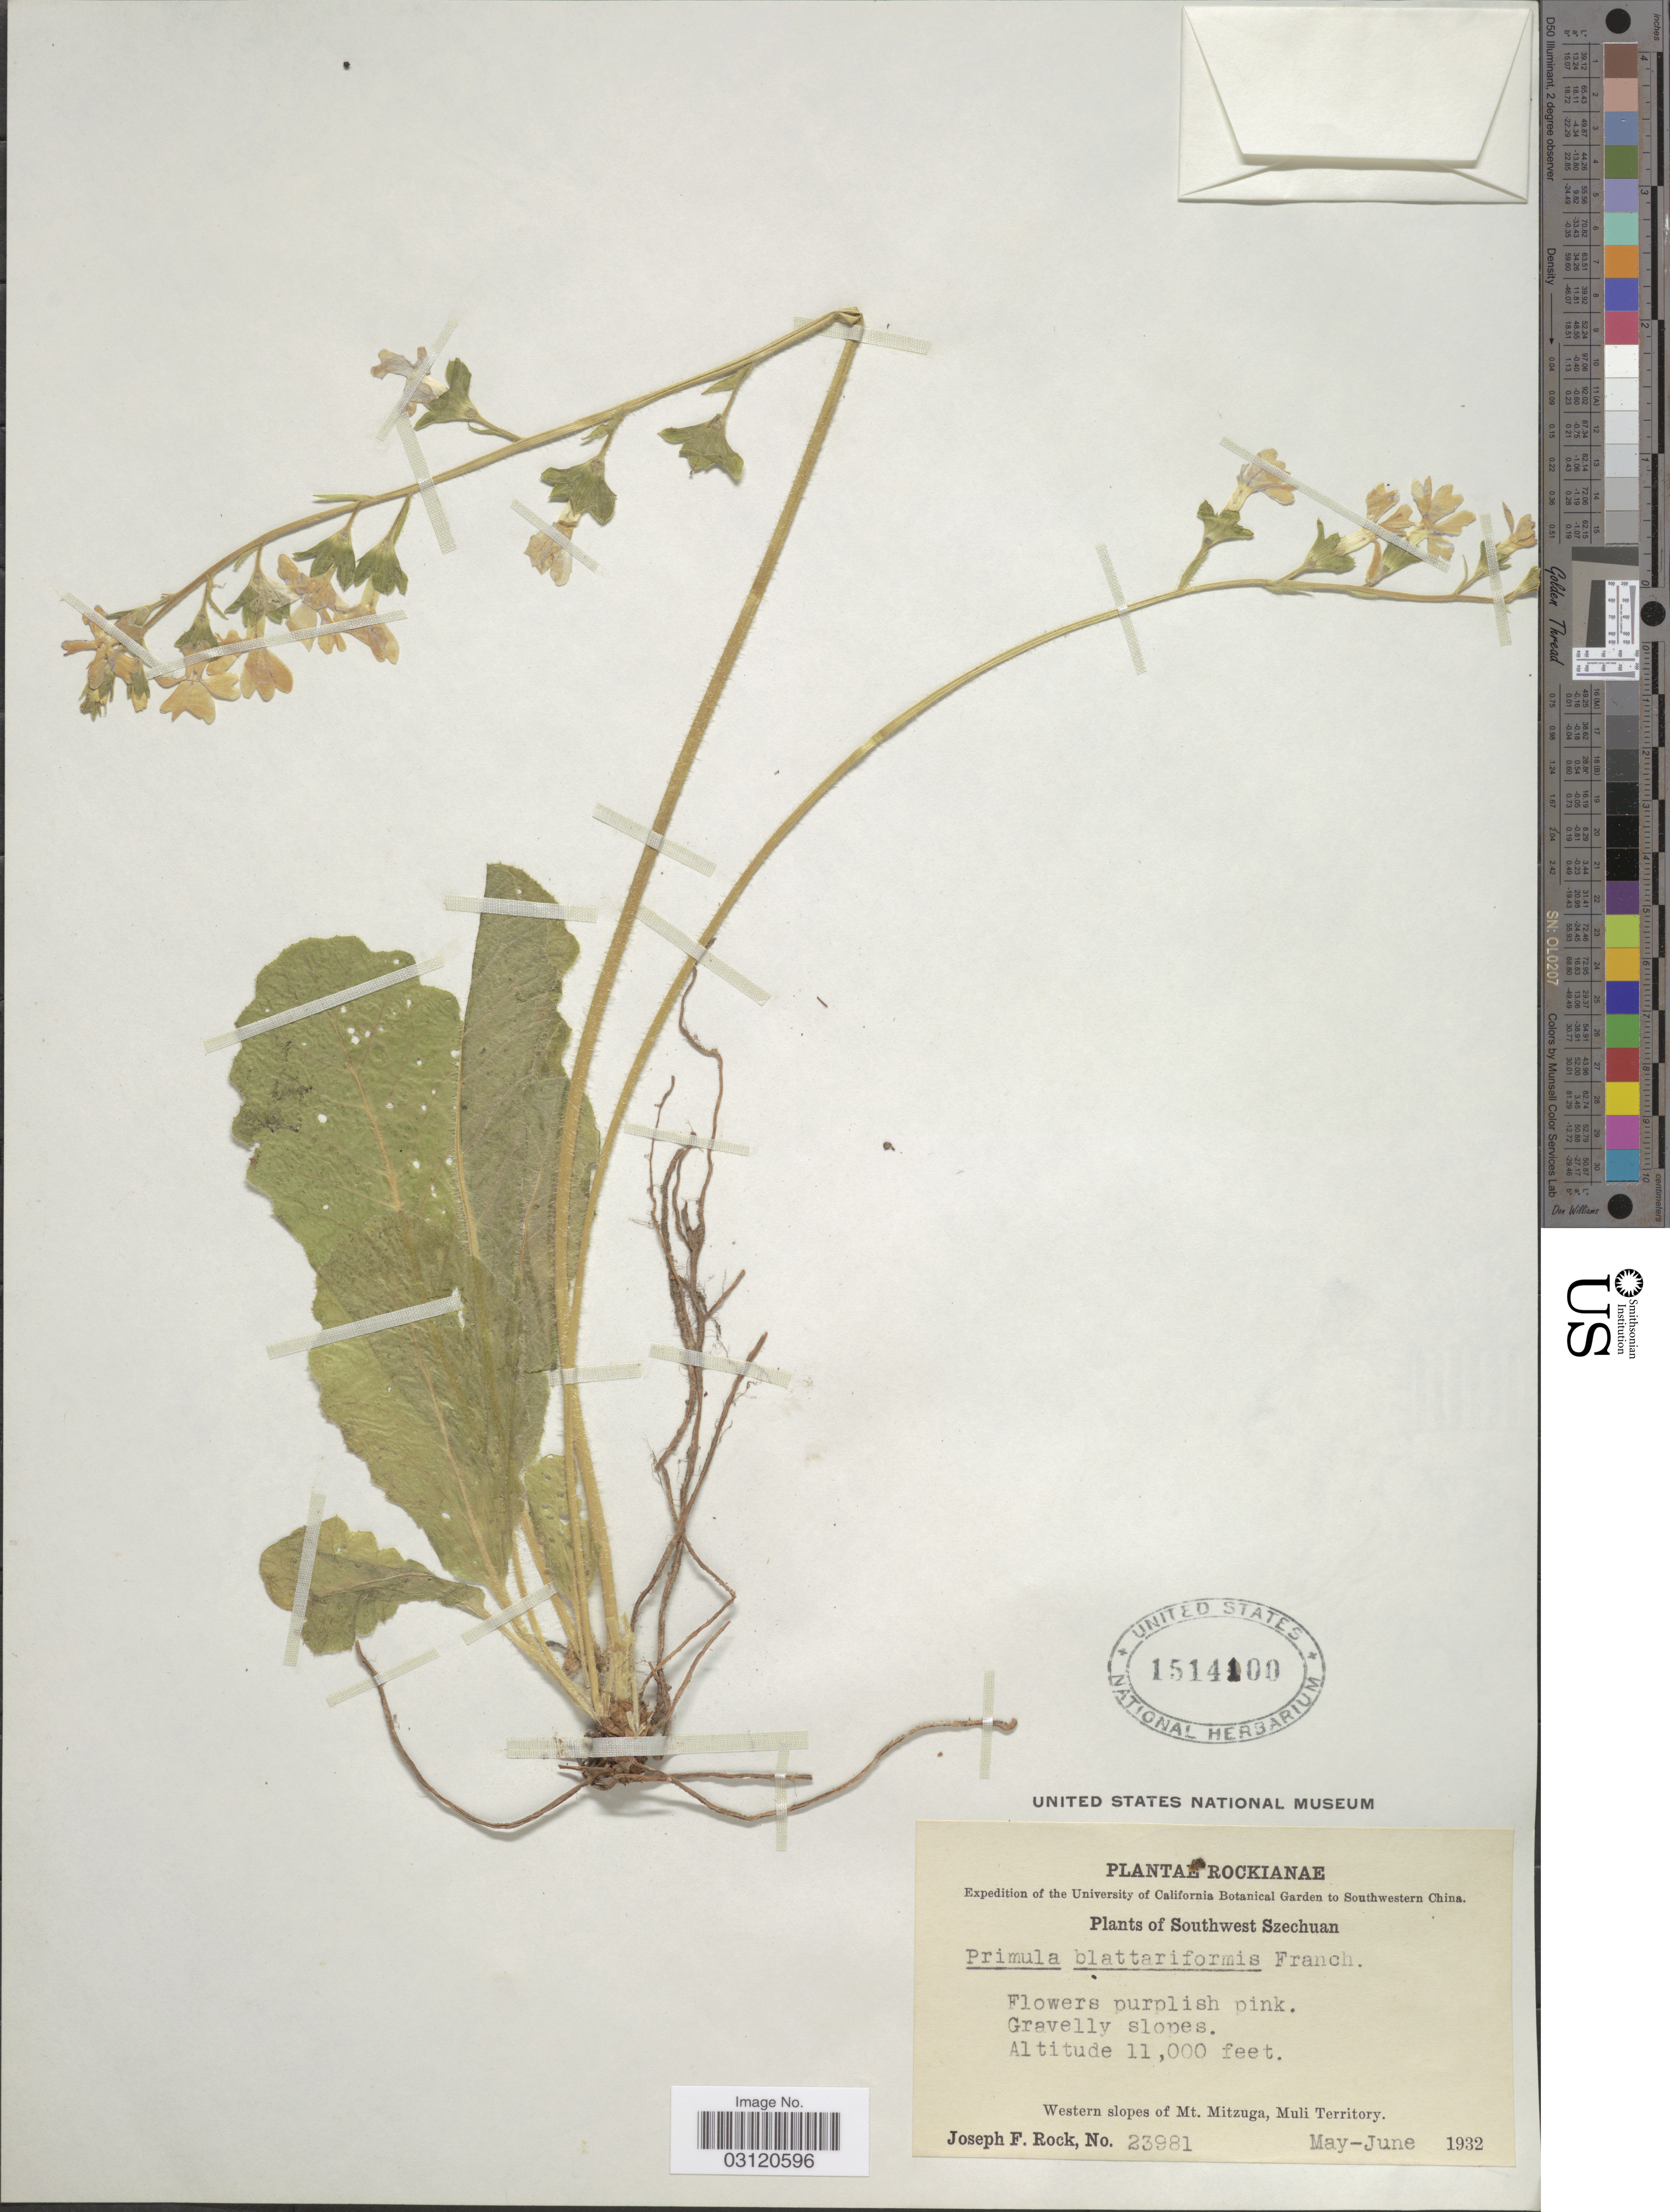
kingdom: Plantae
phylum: Tracheophyta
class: Magnoliopsida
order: Ericales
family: Primulaceae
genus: Primula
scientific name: Primula blattariformis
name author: Franch.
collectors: J. F. Rock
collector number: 23981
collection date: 1932-05/1932-06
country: China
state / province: Sichuan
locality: Southwestern China, Southwest Szechuan, Western slopes of Mt. Mitzuga, Muli Territory.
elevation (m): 3353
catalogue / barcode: US 1514100